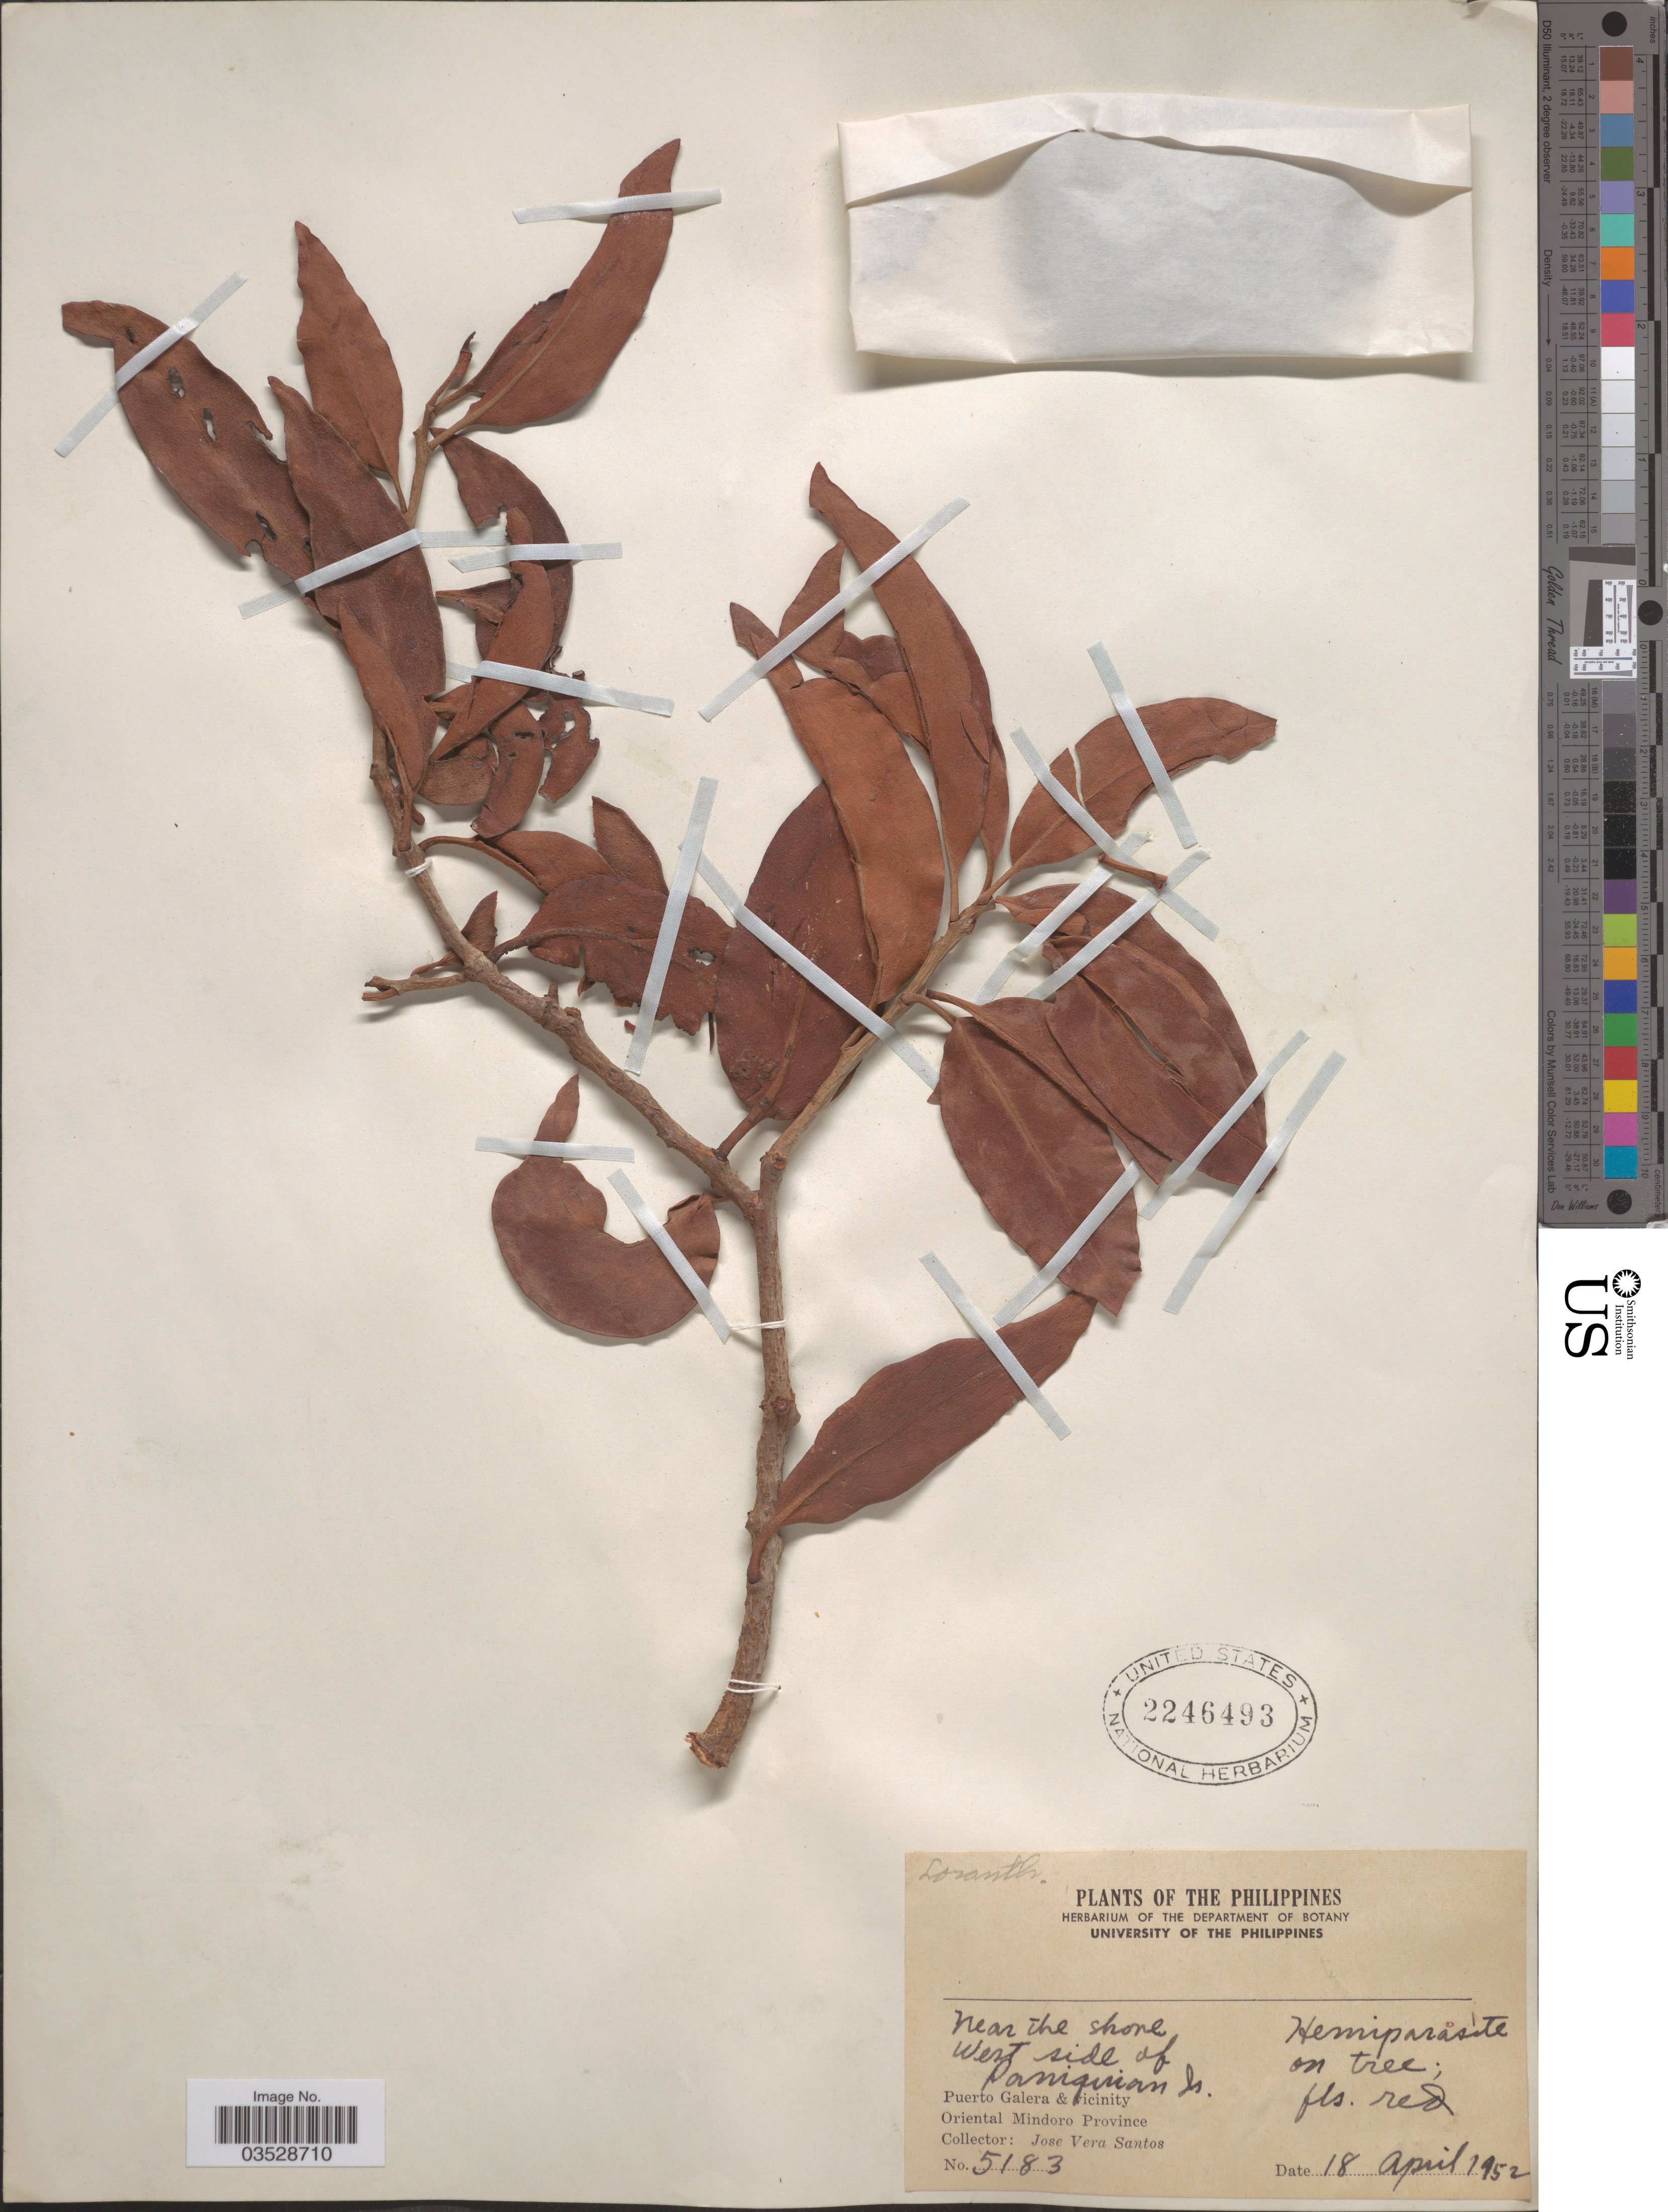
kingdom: Plantae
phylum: Tracheophyta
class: Magnoliopsida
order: Santalales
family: Loranthaceae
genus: Loranthus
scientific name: Loranthus sp.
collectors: J. Santos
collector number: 5183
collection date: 1952-04-18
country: Philippines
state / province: Mimaropa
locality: Near the shore West side of Paniquian Is. Puerto Galera & vicinity. Oriental Mindoro Province.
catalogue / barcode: US 2246493